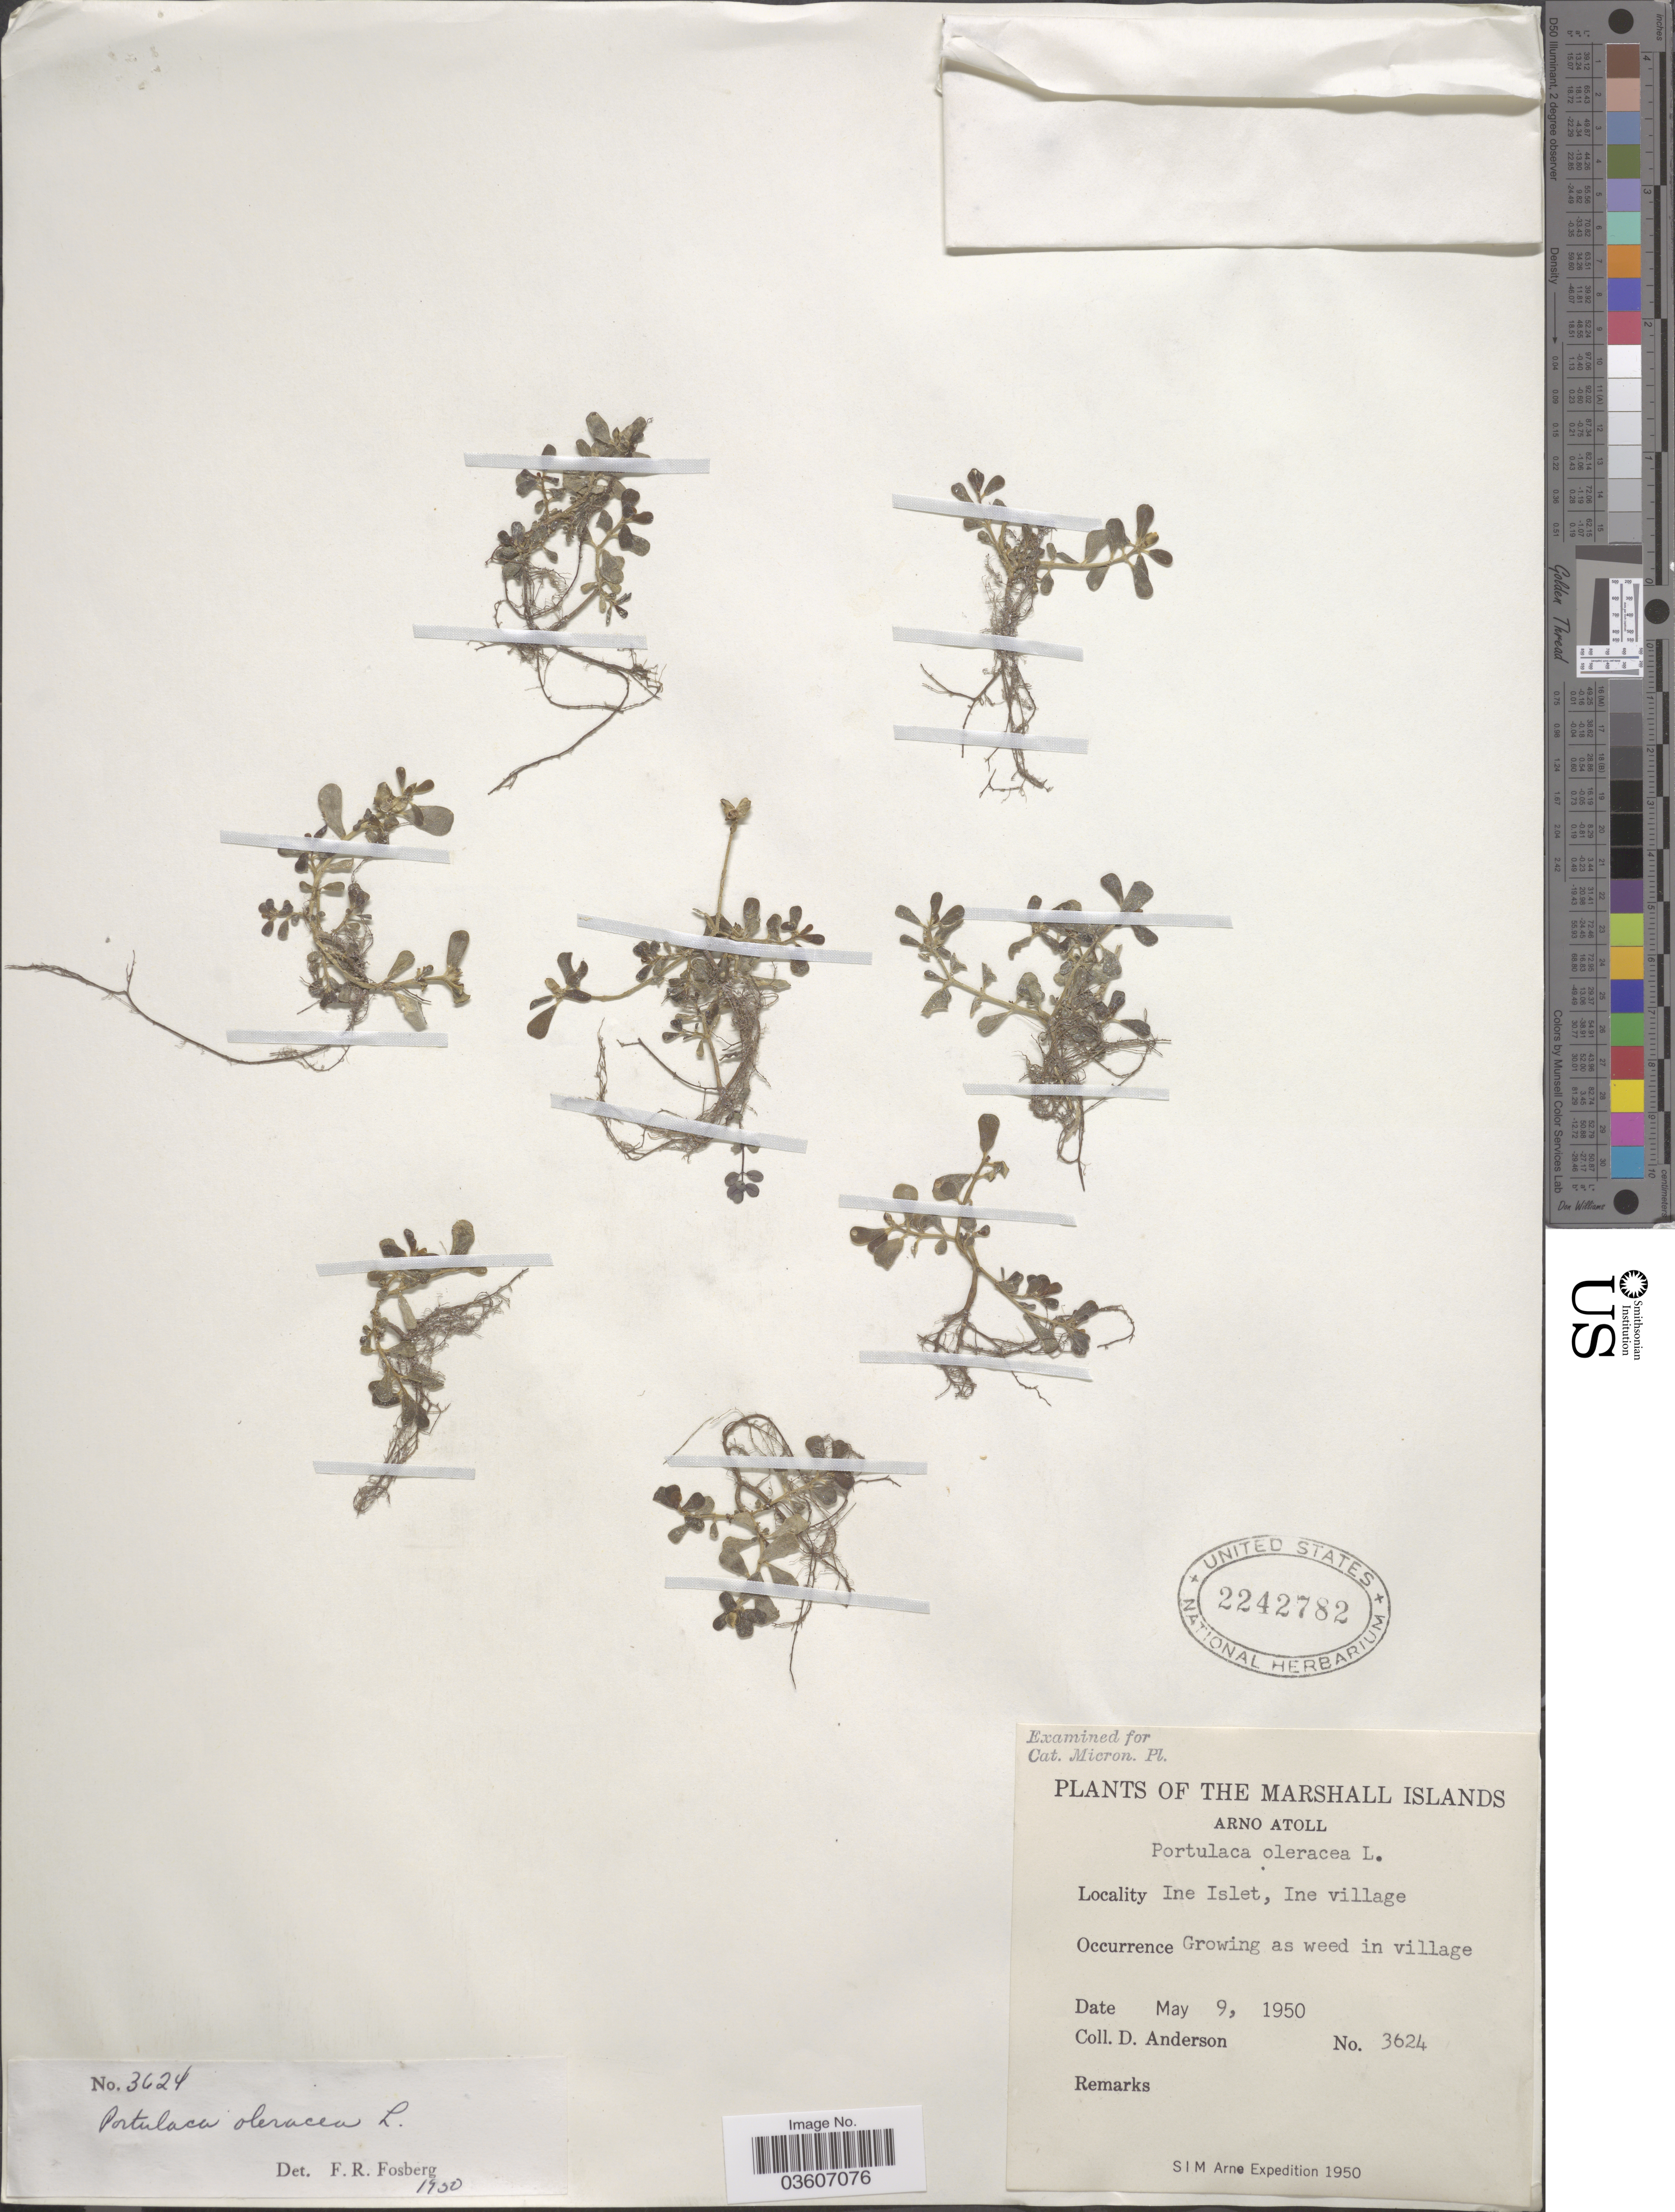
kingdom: Plantae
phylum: Tracheophyta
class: Magnoliopsida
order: Caryophyllales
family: Portulacaceae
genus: Portulaca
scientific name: Portulaca oleracea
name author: L.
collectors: D. Anderson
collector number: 3624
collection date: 1950-05-09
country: Marshall Islands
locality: Arno Atoll. Ine Islet, Ine village.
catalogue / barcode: US 2242782